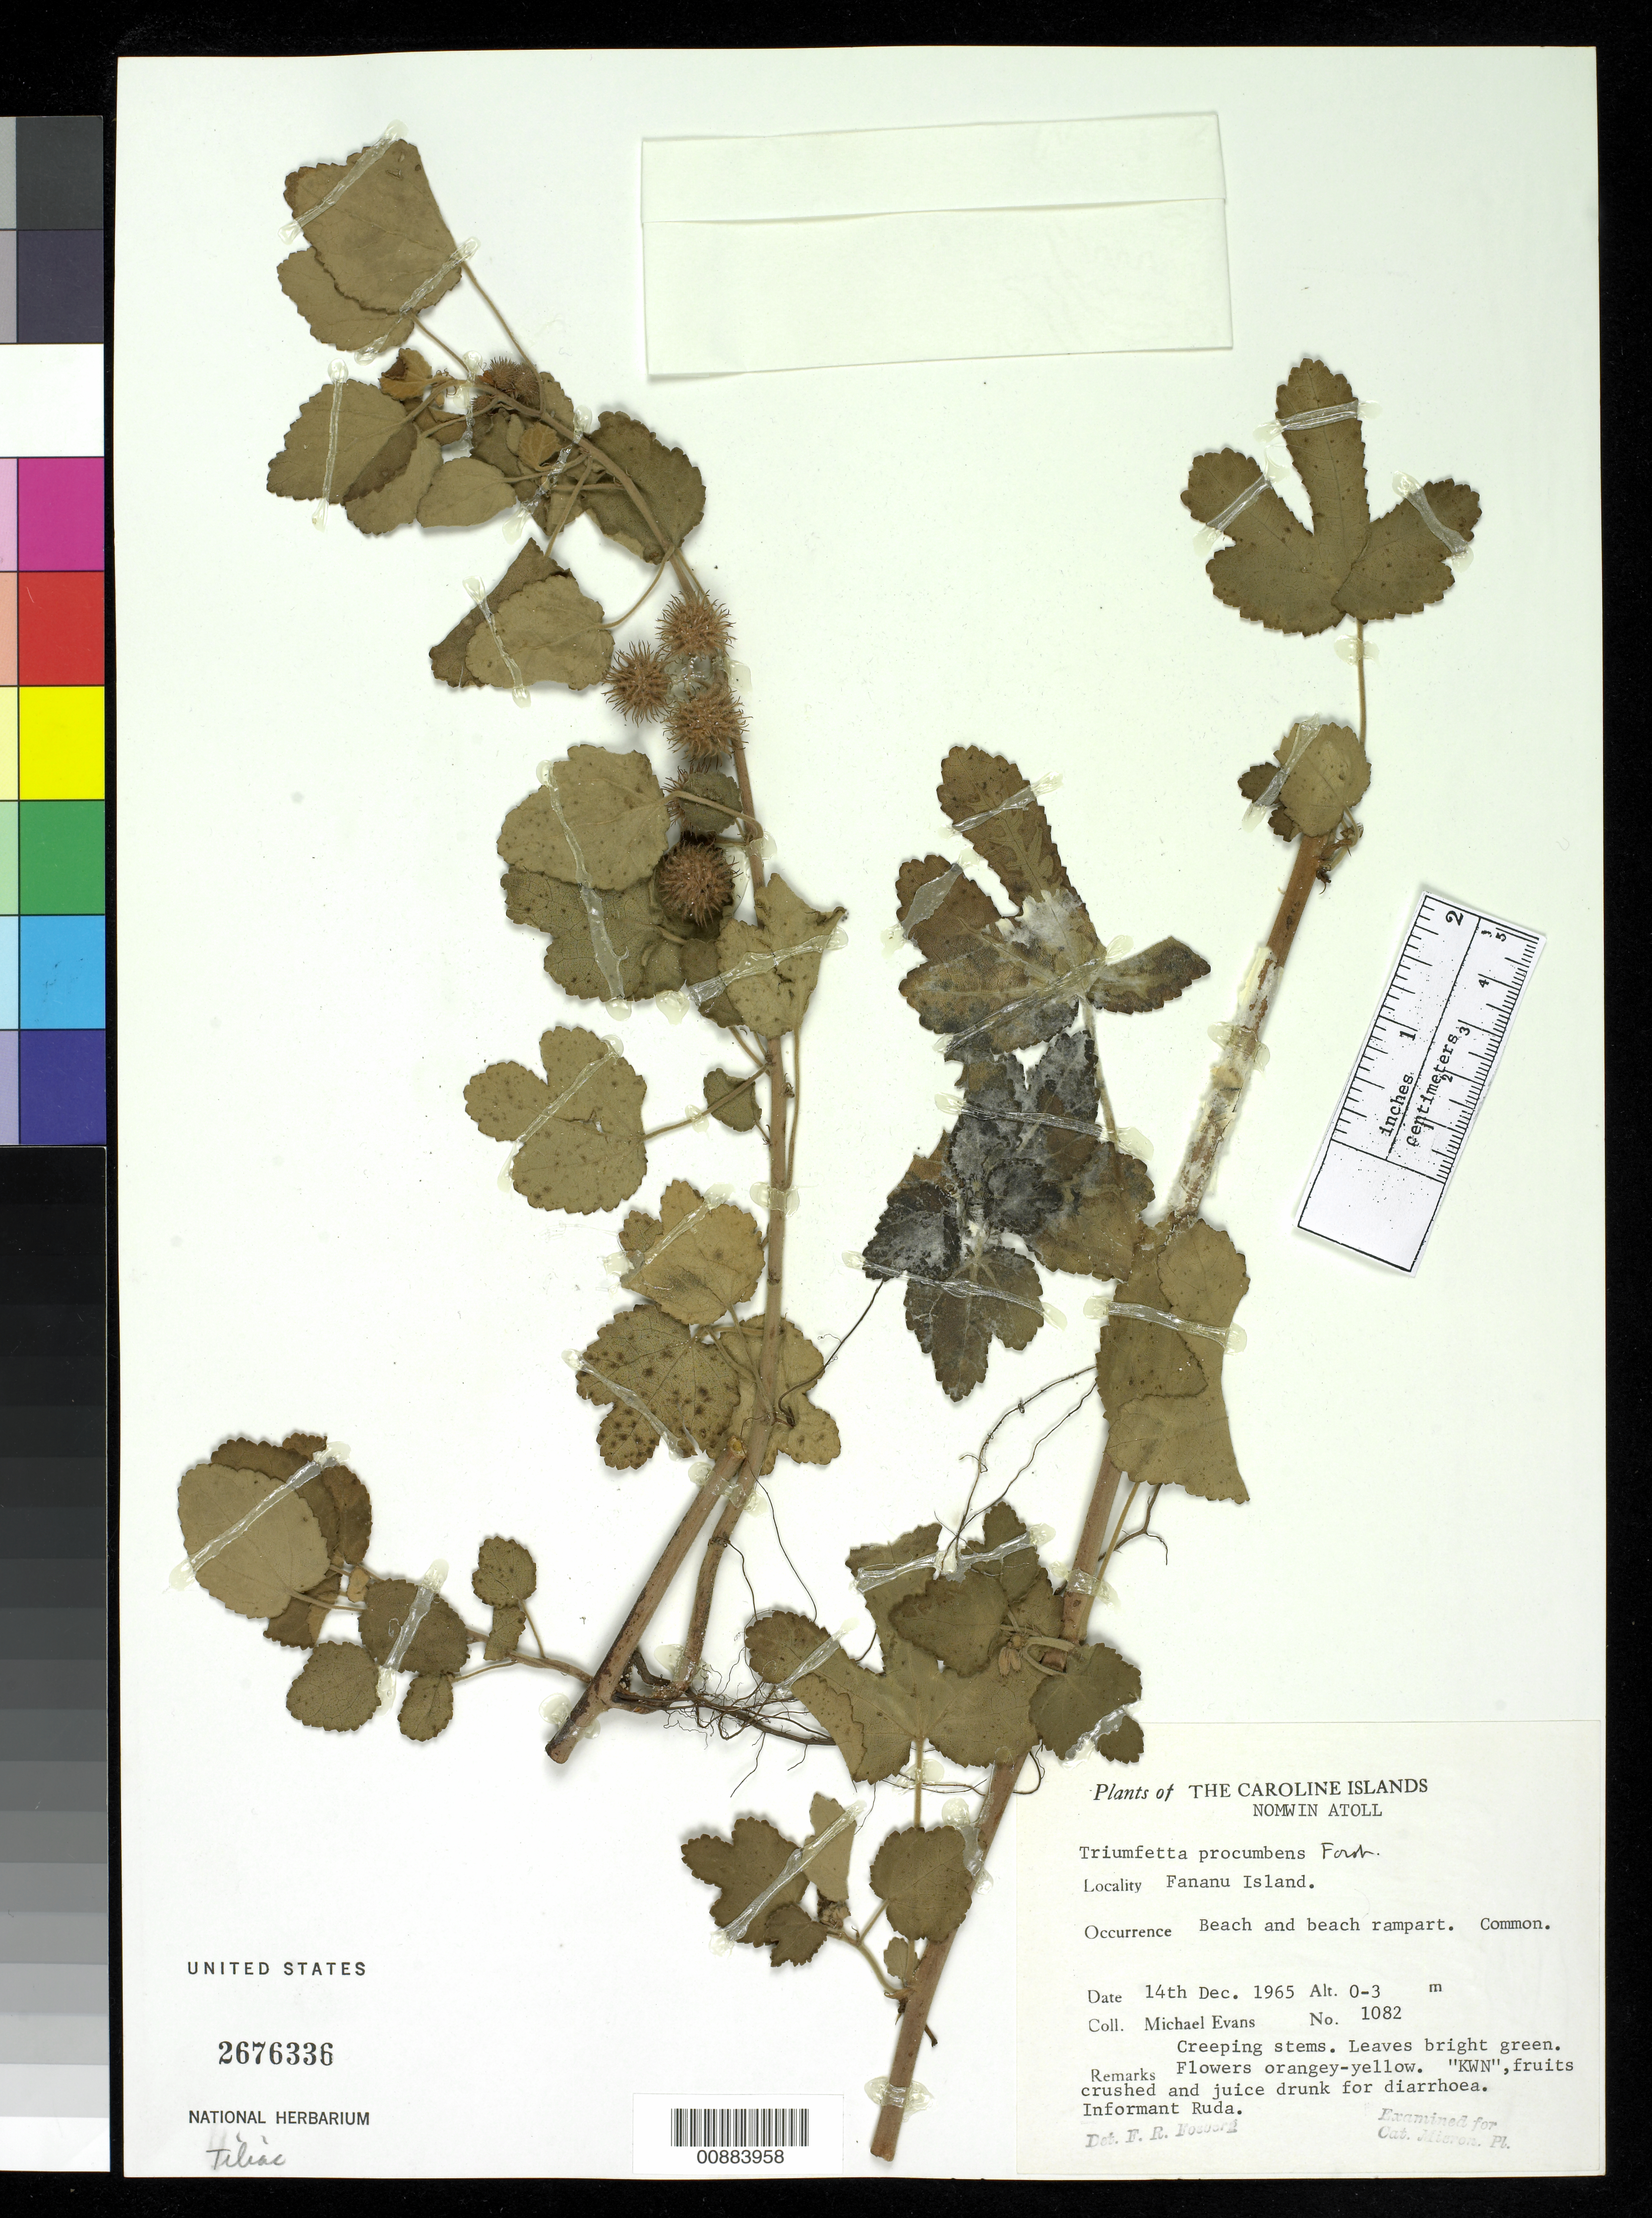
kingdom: Plantae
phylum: Tracheophyta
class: Magnoliopsida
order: Malvales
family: Malvaceae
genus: Triumfetta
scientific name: Triumfetta procumbens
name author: G. Forst.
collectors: M. Evans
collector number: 1082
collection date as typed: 14 Dec 1965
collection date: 1965-12-14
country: Micronesia, Federated States of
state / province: Truk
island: Nomwin Atoll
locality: Fananu Islet.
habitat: Beach and beach rampart. Common.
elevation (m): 0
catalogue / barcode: US 2676336